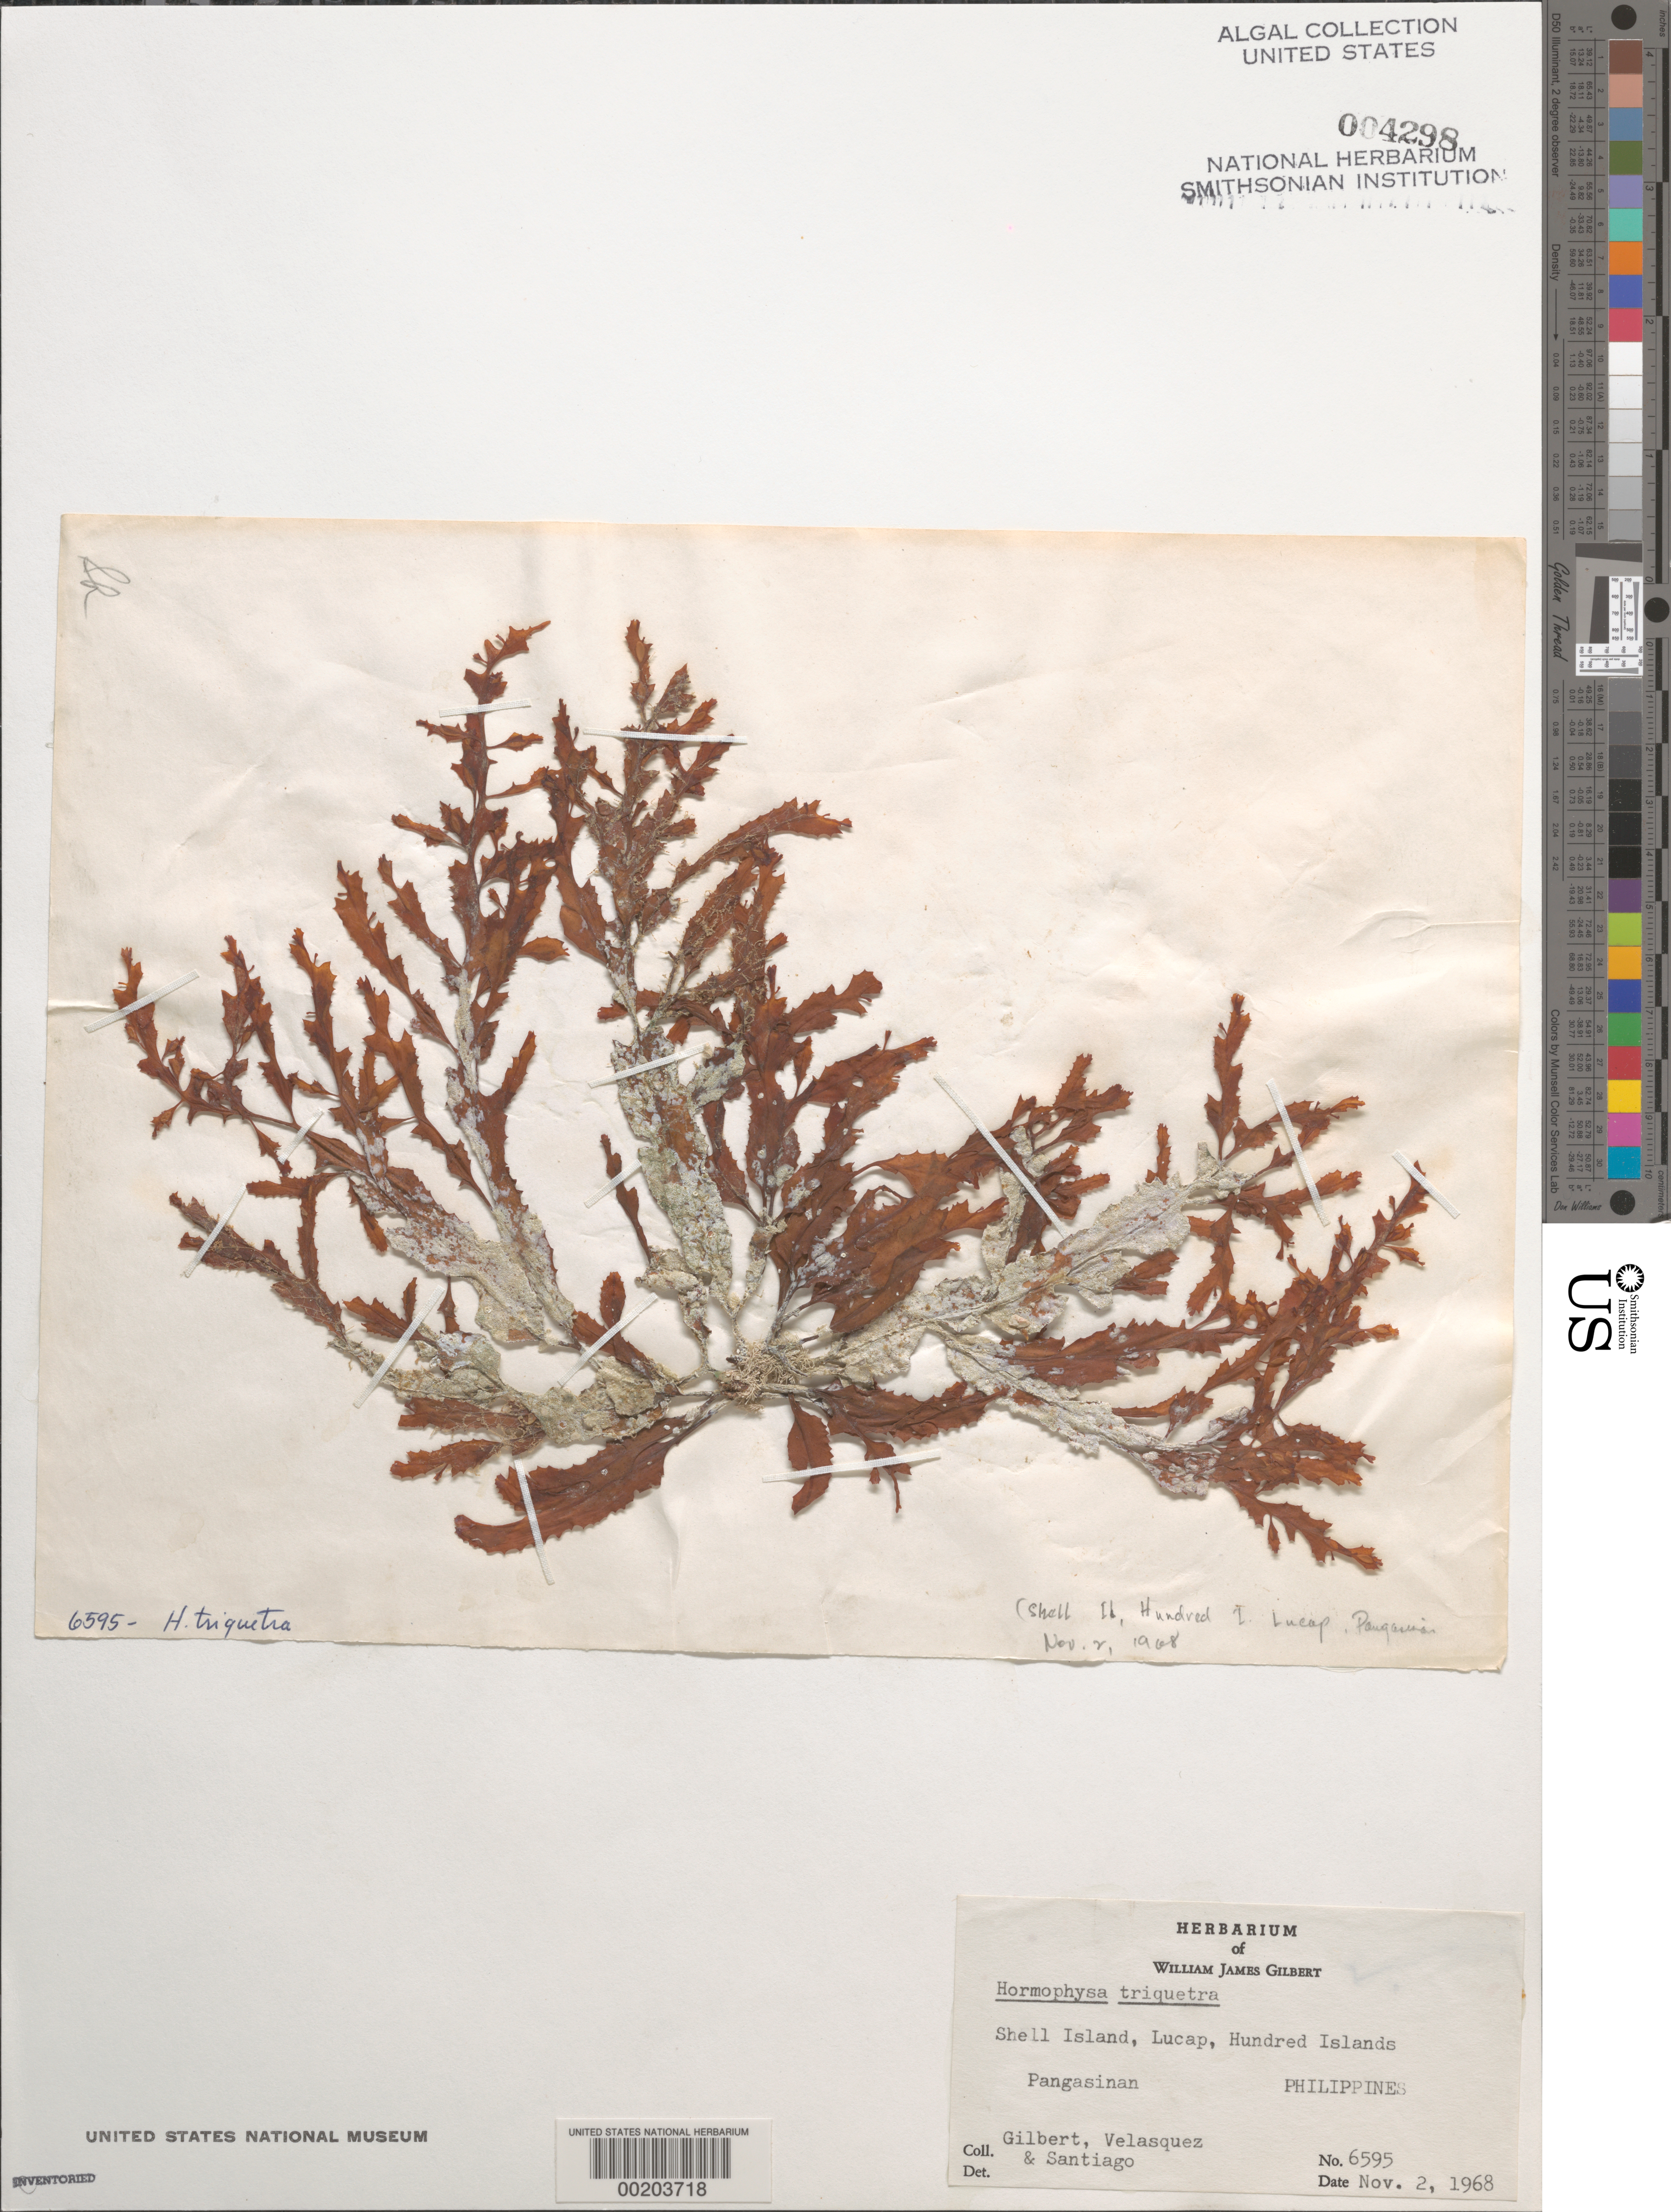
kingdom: Chromista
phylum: Ochrophyta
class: Phaeophyceae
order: Fucales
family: Sargassaceae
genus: Hormophysa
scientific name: Hormophysa cuneiformis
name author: (J.F. Gmel.) P.C. Silva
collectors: W. J. Gilbert, G. Velasquez & A. Santiago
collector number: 6595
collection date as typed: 02 Nov 1968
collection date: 1968-11-02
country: Philippines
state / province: Ilocos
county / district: Pangasinan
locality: Shell island, lucap, hundred islands, pangasinan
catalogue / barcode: US 4298